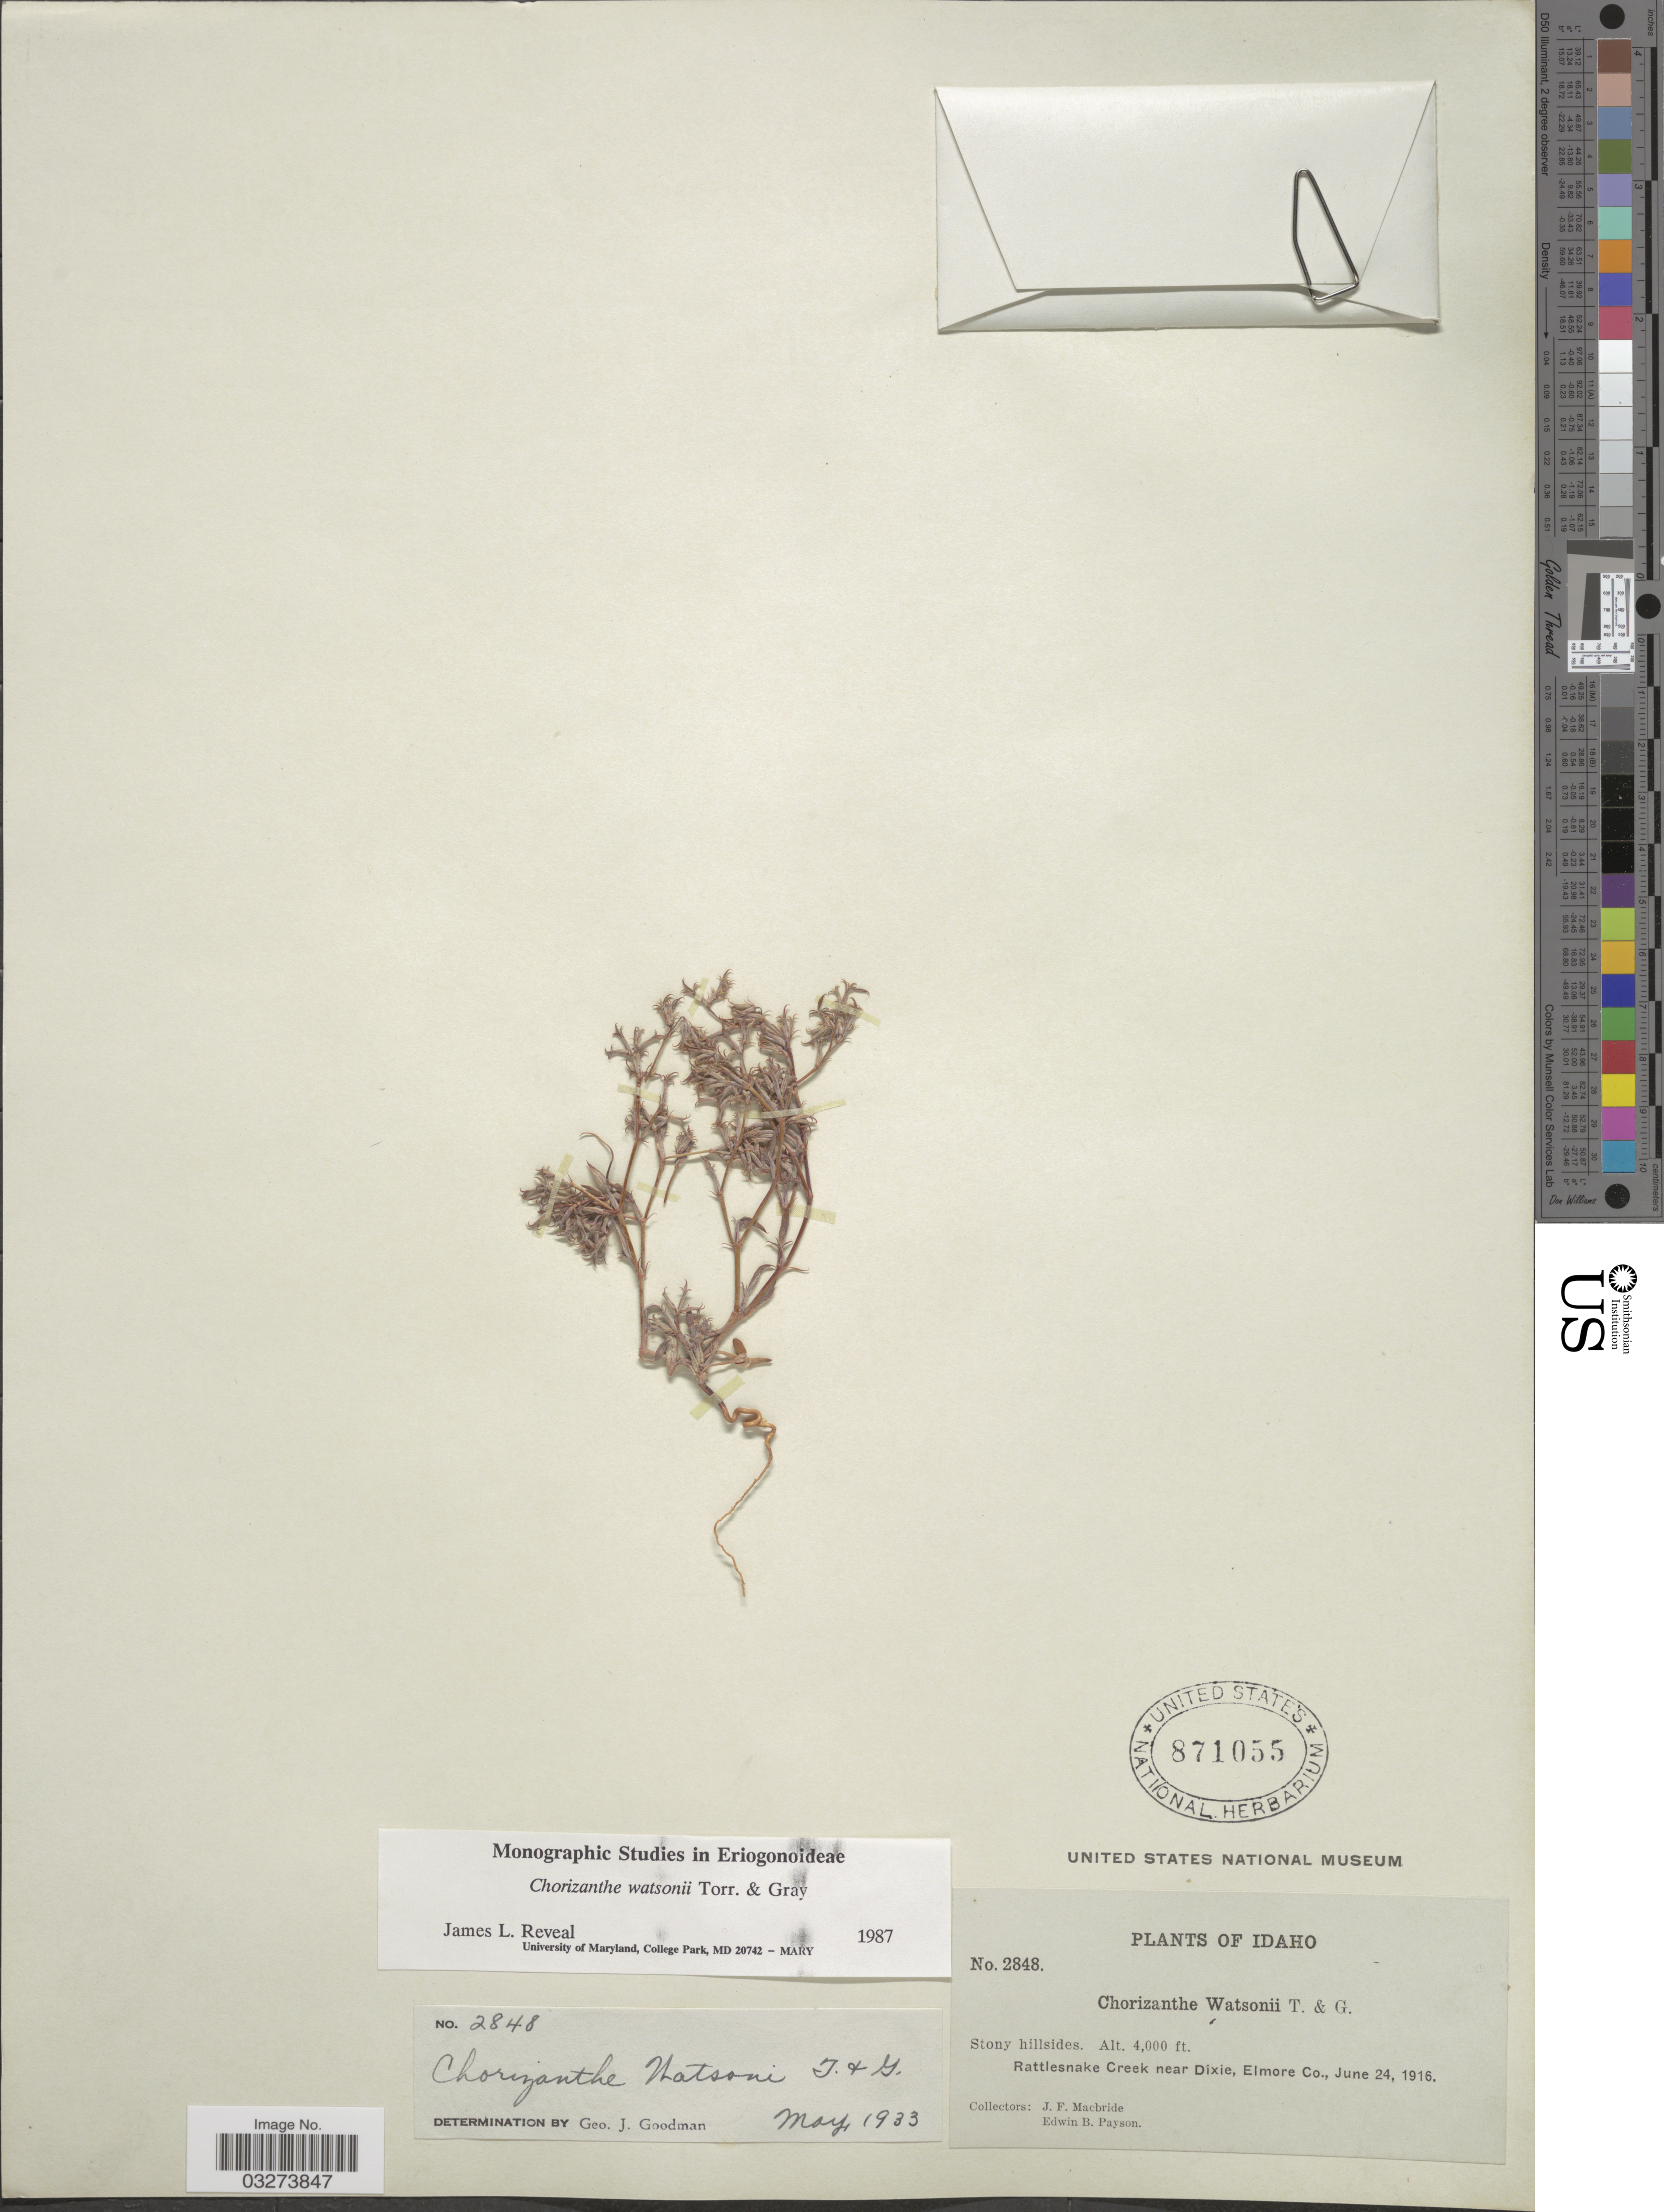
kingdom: Plantae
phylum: Tracheophyta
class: Magnoliopsida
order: Caryophyllales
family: Polygonaceae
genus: Chorizanthe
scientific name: Chorizanthe watsonii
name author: Torr. & A. Gray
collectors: J. F. Macbride & E. B. Payson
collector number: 2848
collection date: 1916-06-24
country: United States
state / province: Idaho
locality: Rattlesnake Creek near Dixie, Elmore Co.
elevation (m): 1219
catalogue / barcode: US 871055